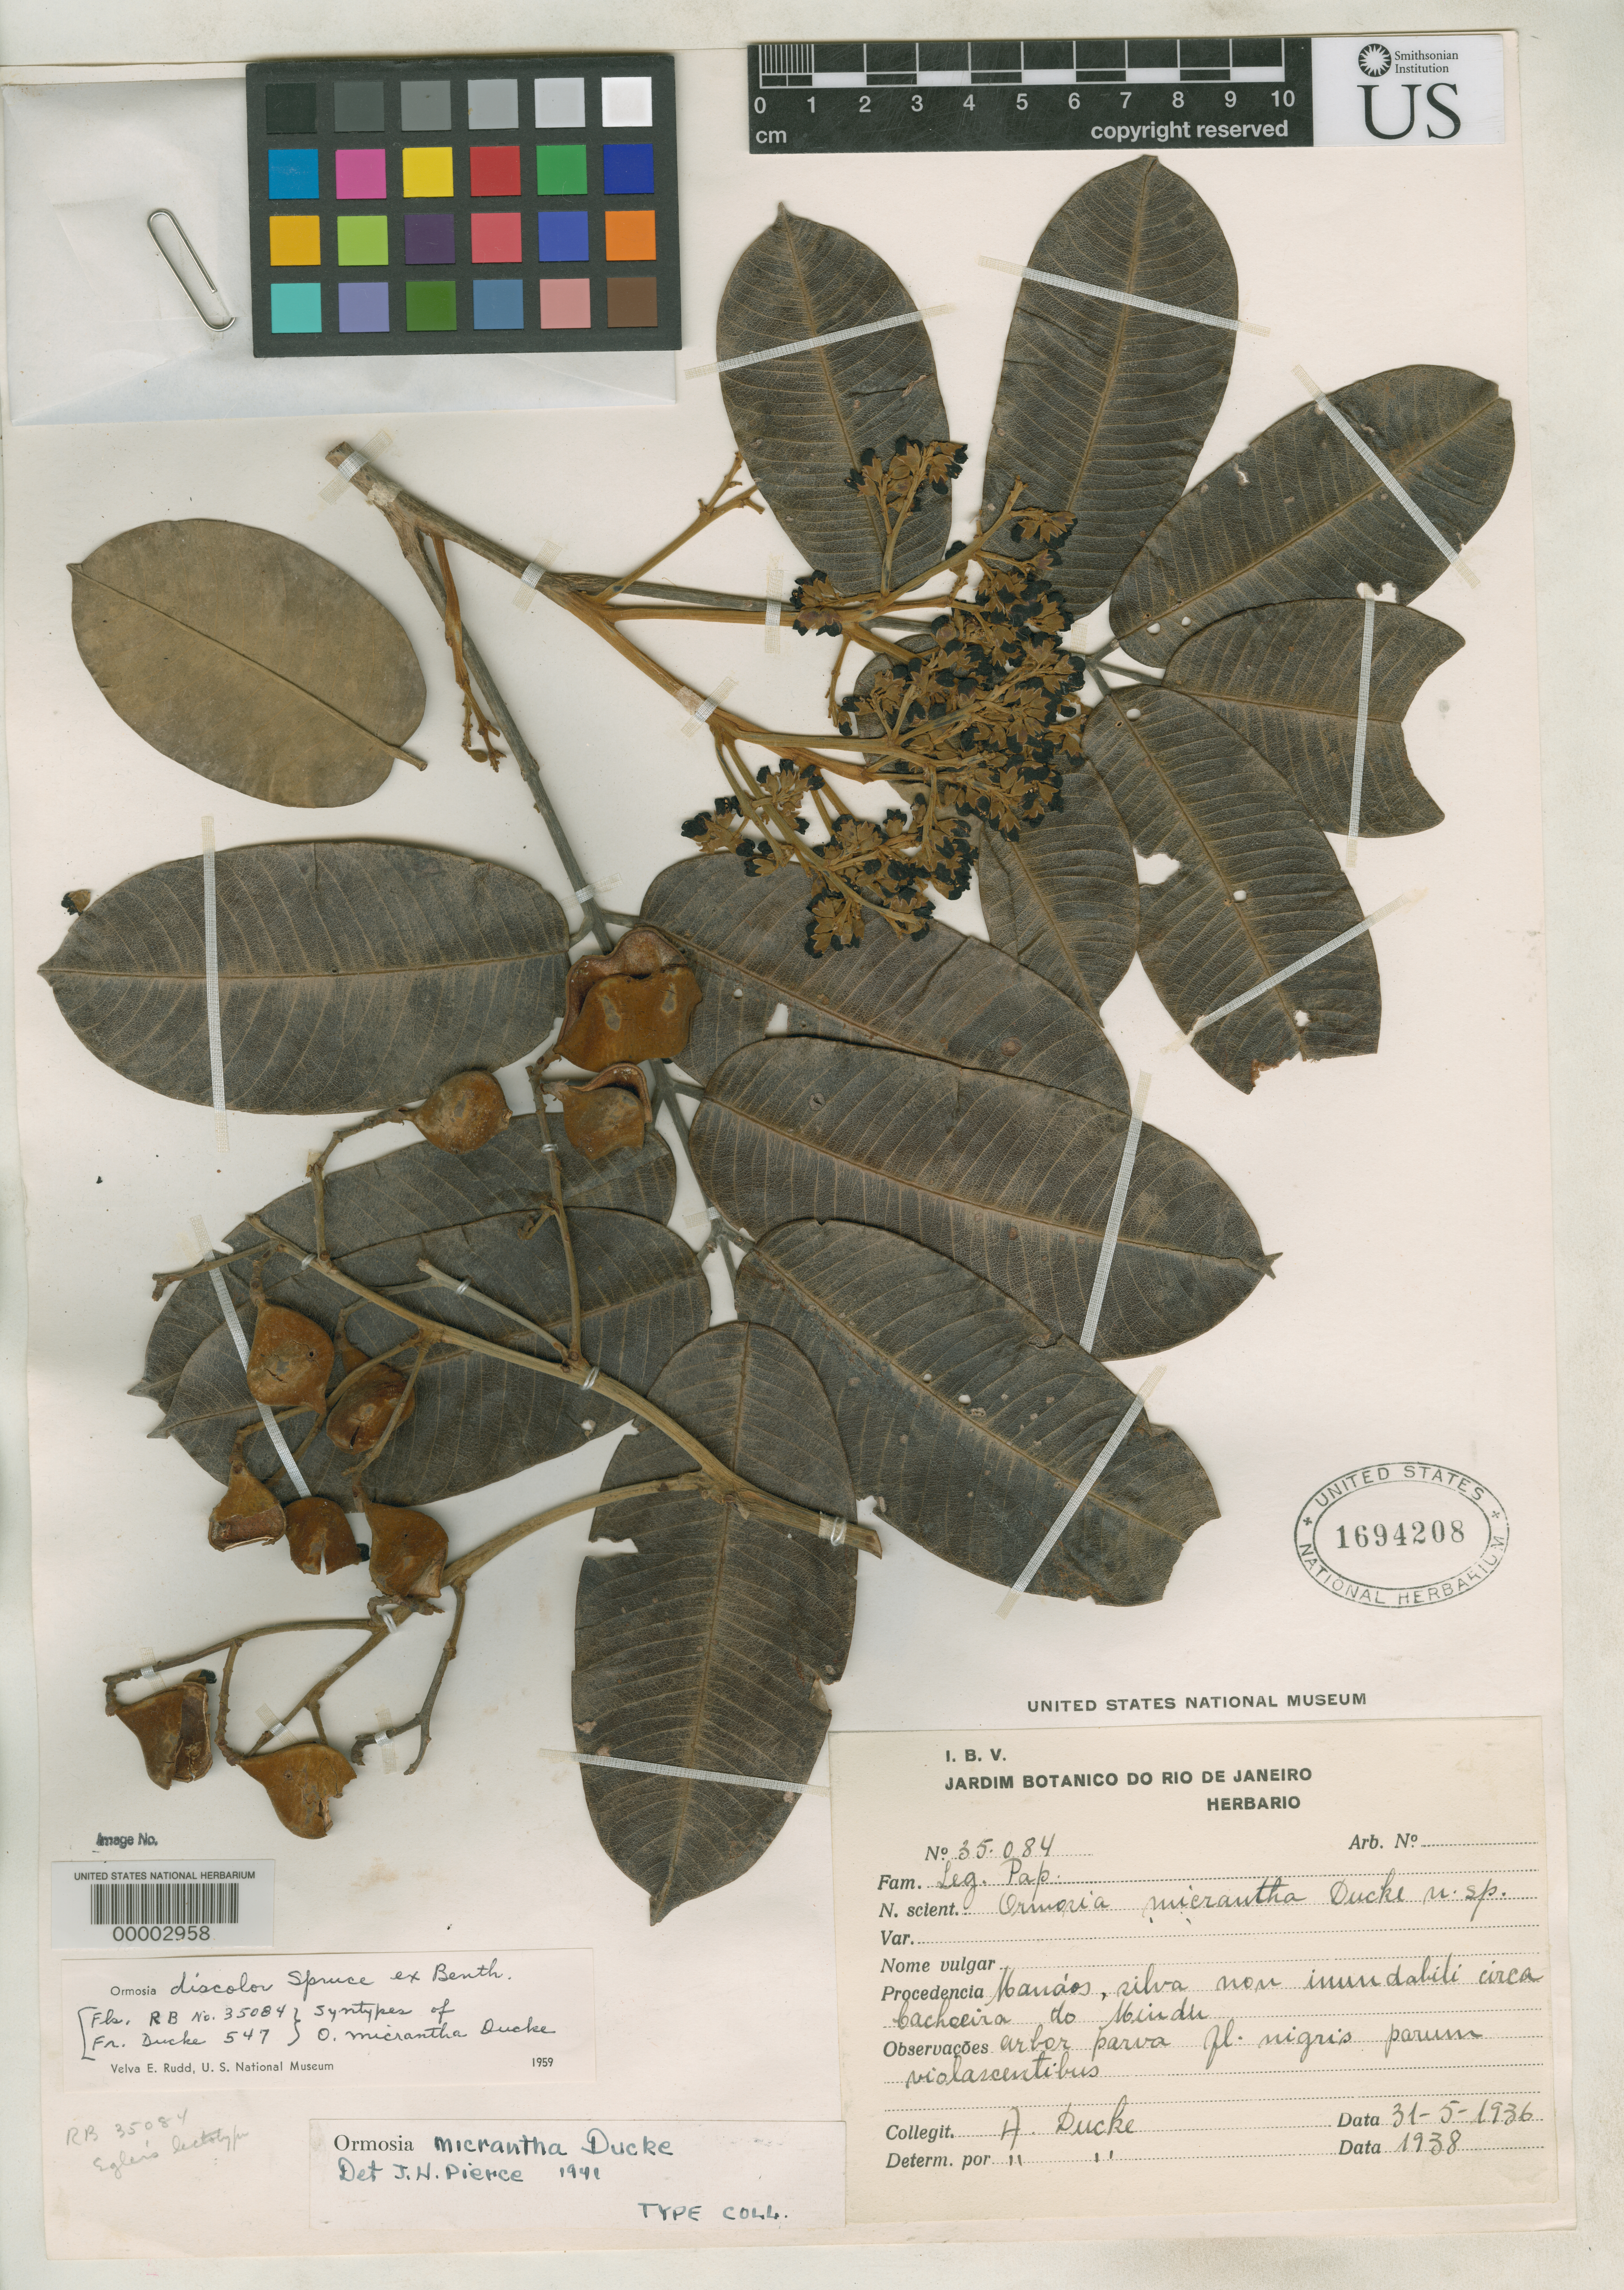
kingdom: Plantae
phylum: Tracheophyta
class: Magnoliopsida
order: Fabales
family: Fabaceae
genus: Ormosia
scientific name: Ormosia micrantha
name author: Ducke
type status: Syntype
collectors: A. Ducke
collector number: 35084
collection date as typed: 31 May 1936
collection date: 1936-05-31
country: Brazil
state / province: Amazonas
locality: Manaos.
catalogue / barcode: US 1694208